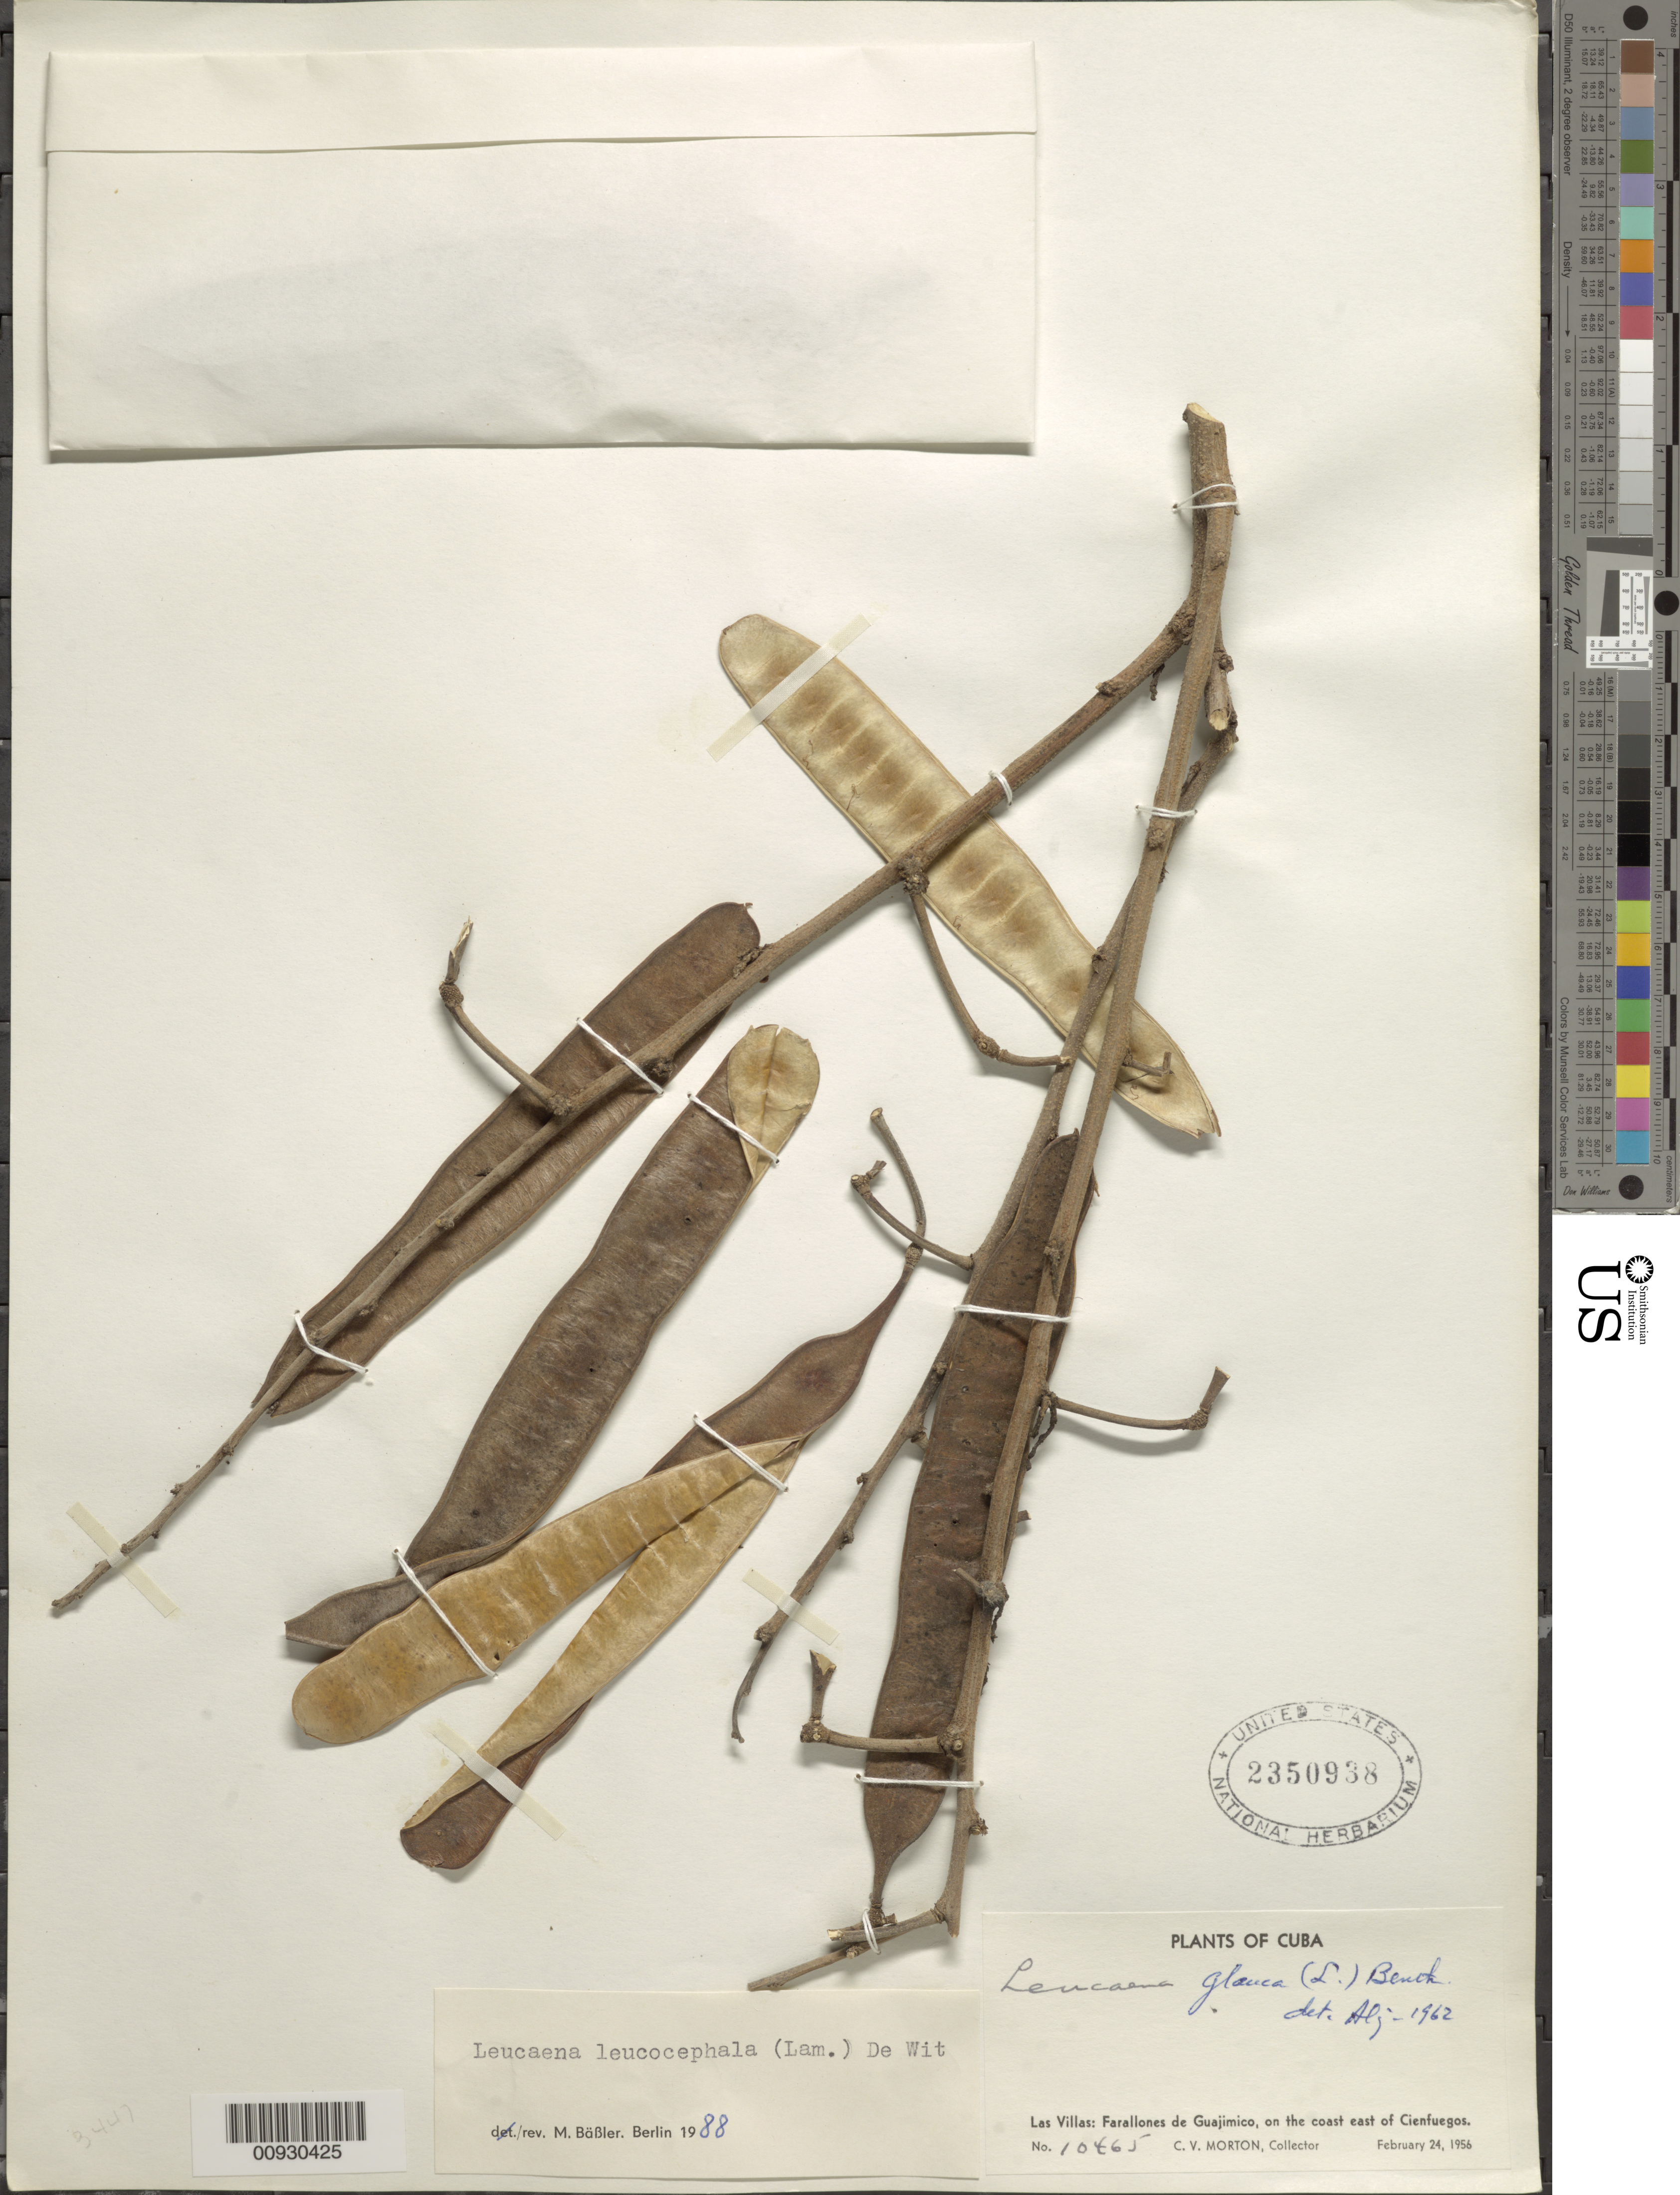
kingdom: Plantae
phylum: Tracheophyta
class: Magnoliopsida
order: Fabales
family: Fabaceae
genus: Leucaena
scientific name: Leucaena leucocephala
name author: (Lam.) de Wit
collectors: C. V. Morton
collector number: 10465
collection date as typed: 24 Feb 1956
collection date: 1956-02-24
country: Cuba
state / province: Las Villas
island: Cuba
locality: Las Villas: Farallones de Guajimico on the coast of east of Cienfuegos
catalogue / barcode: US 2350938